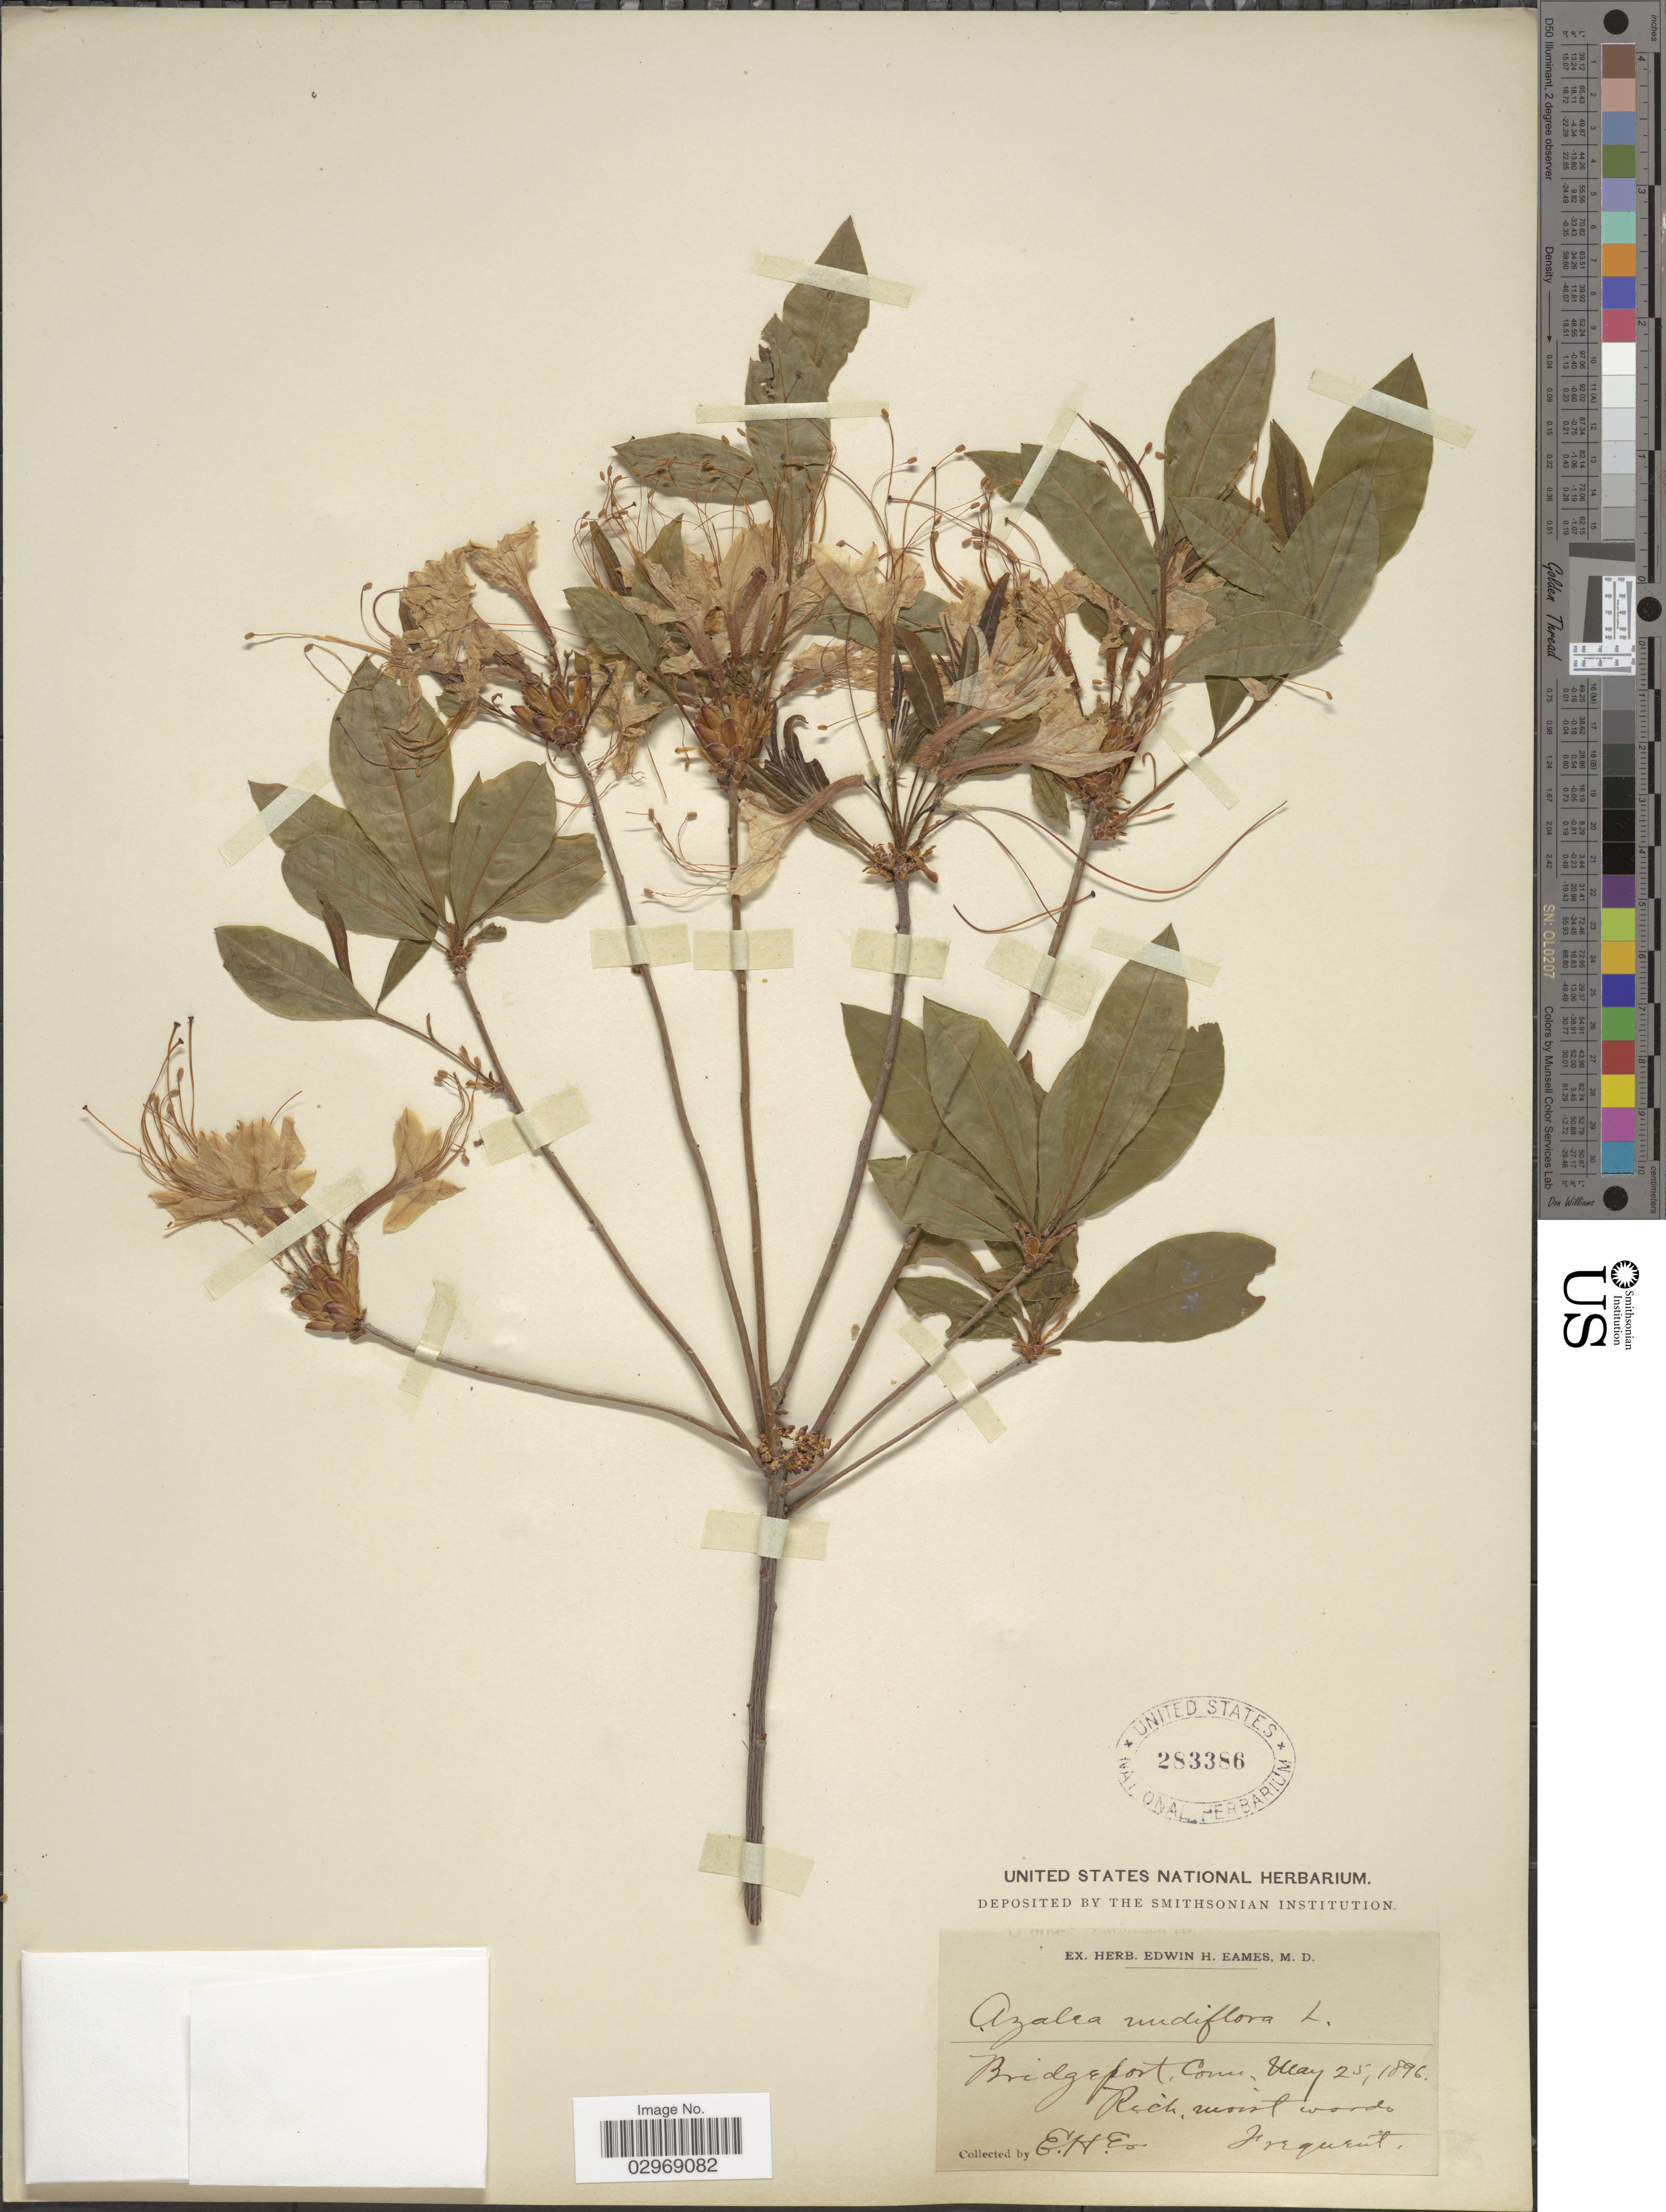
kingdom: Plantae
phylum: Tracheophyta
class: Magnoliopsida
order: Ericales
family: Ericaceae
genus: Rhododendron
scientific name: Rhododendron nudiflorum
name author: Torr.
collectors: E. H. Eames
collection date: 1896-05-25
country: United States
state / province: Connecticut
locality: Bridgefort, Rich, moist woods frequent.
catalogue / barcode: US 283386